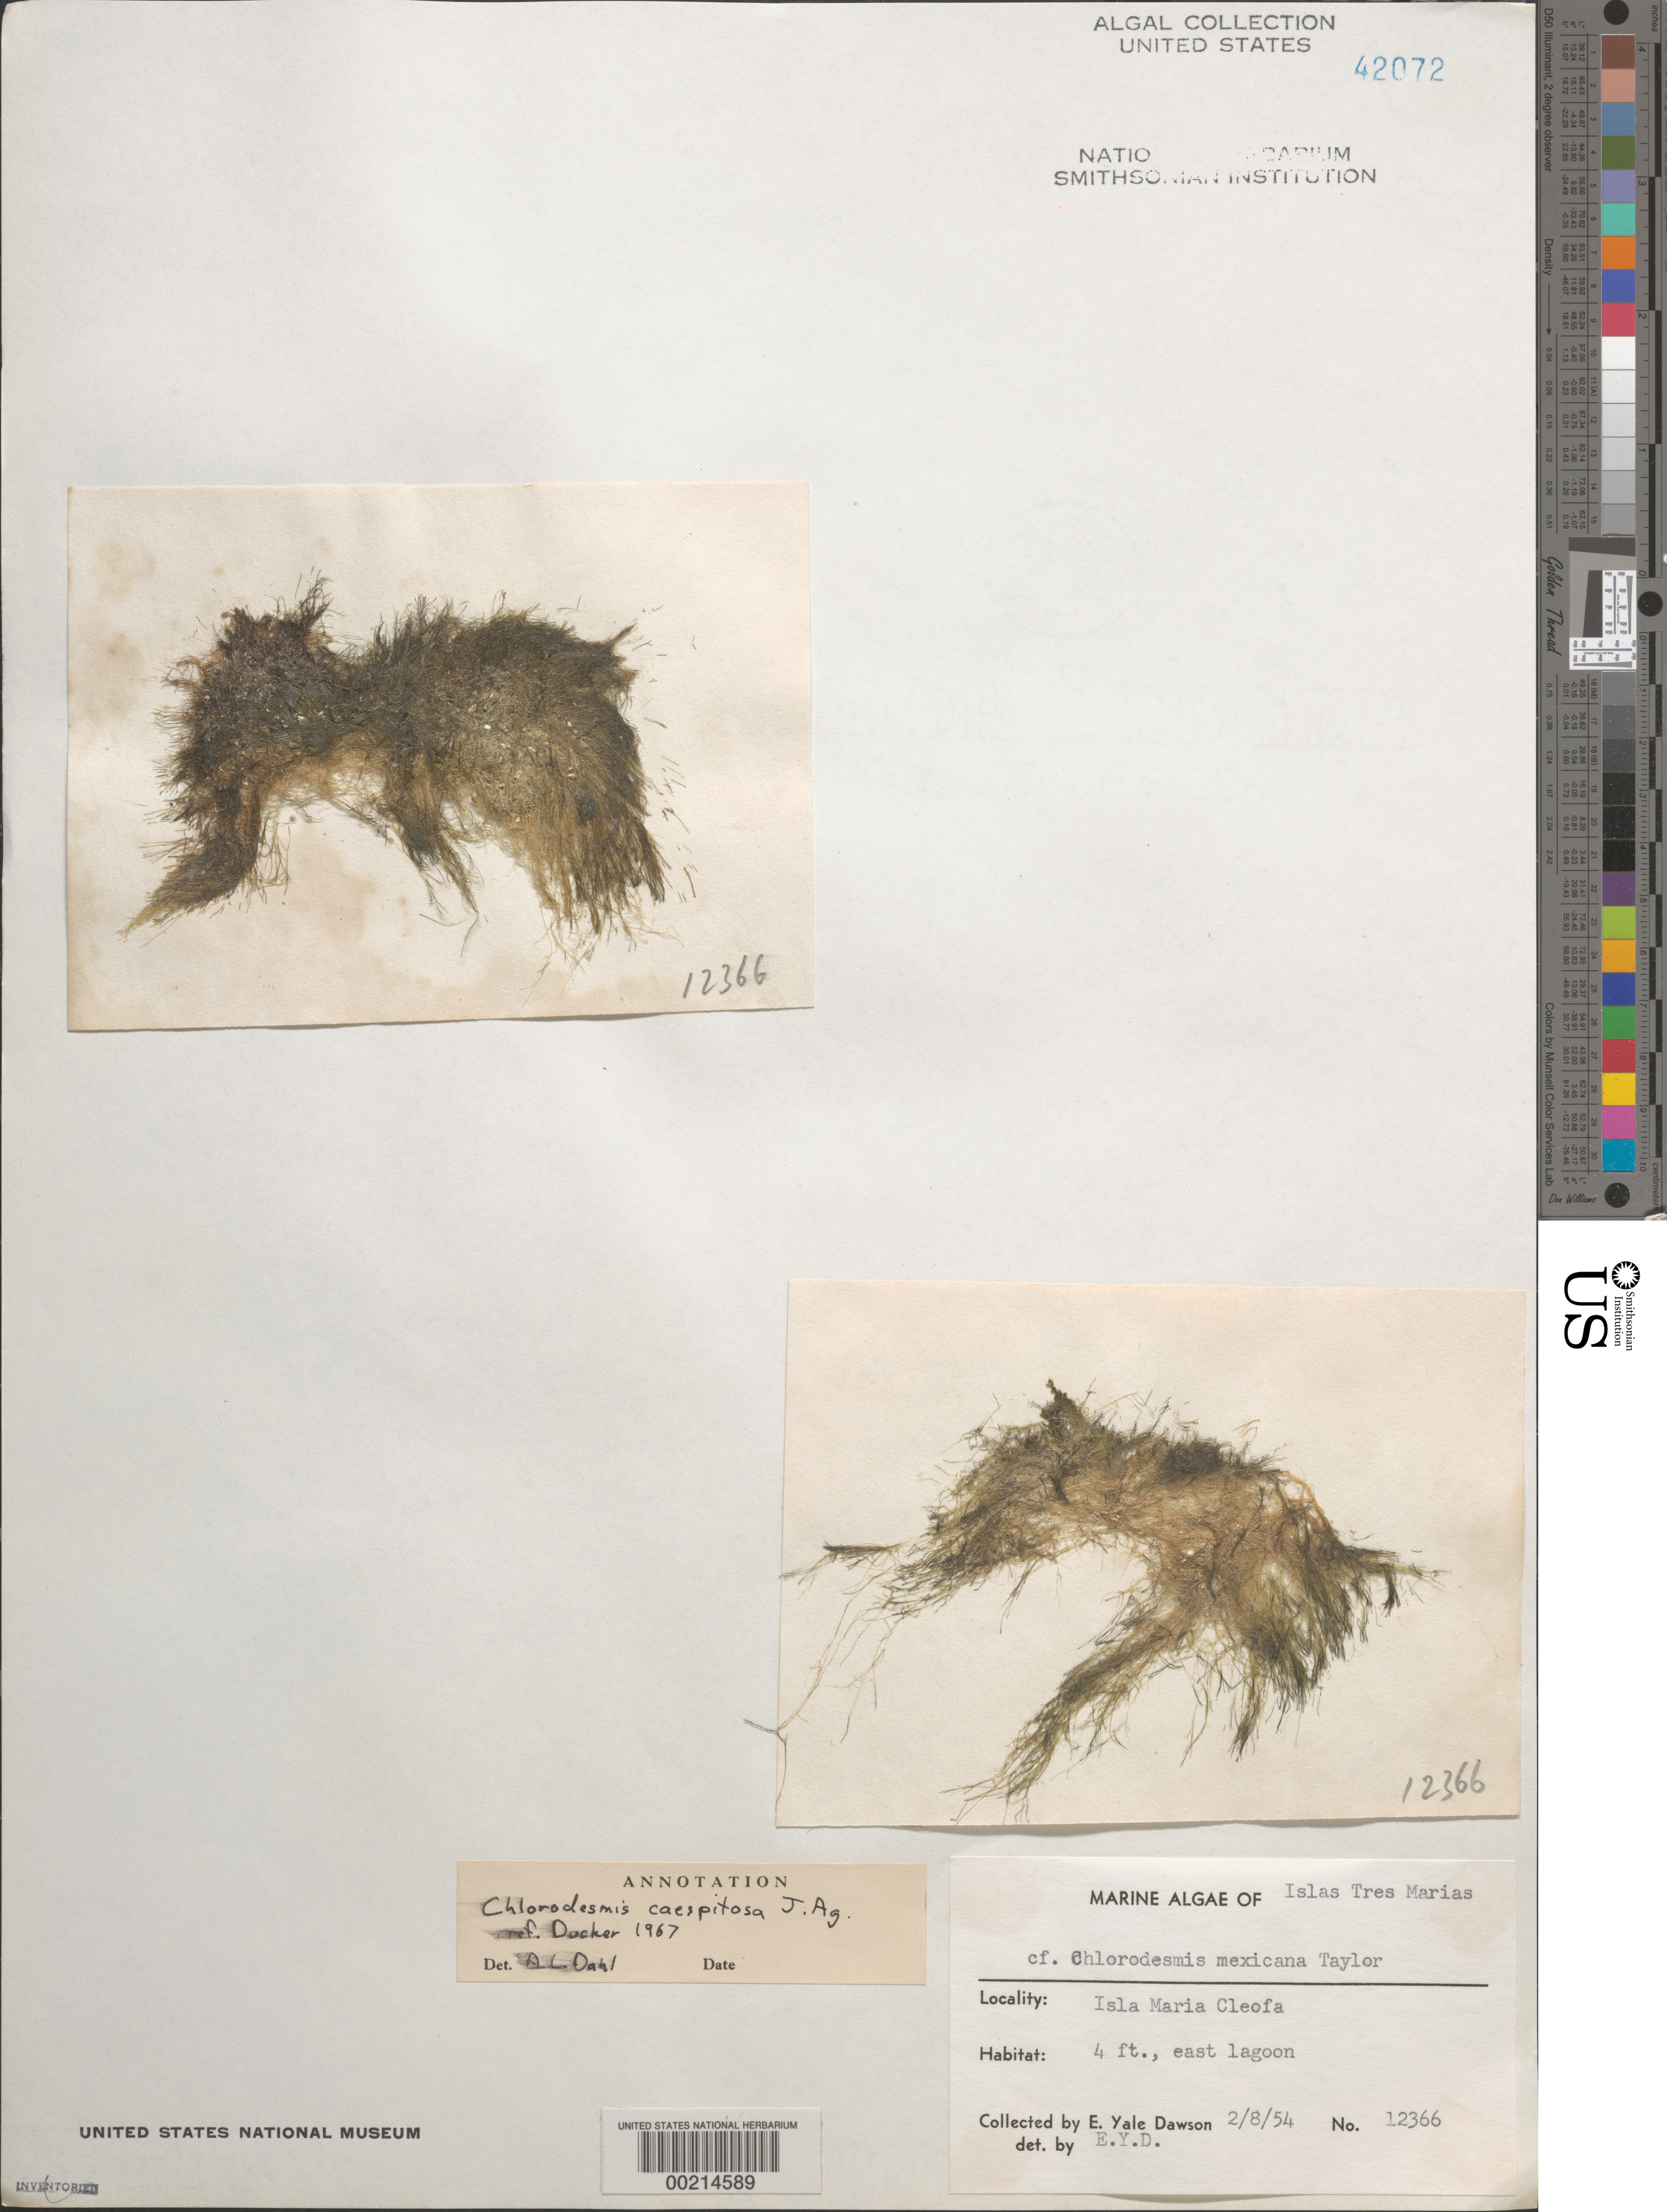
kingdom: Plantae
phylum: Chlorophyta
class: Ulvophyceae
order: Bryopsidales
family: Udoteaceae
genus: Chlorodesmis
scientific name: Chlorodesmis caespitosa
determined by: Dahl, A. E.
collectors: E. Y. Dawson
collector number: EYD 12366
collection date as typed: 08 Feb 1954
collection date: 1954-02-08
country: Mexico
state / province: Nayarit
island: Isla Maria Cleofa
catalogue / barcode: US 42072